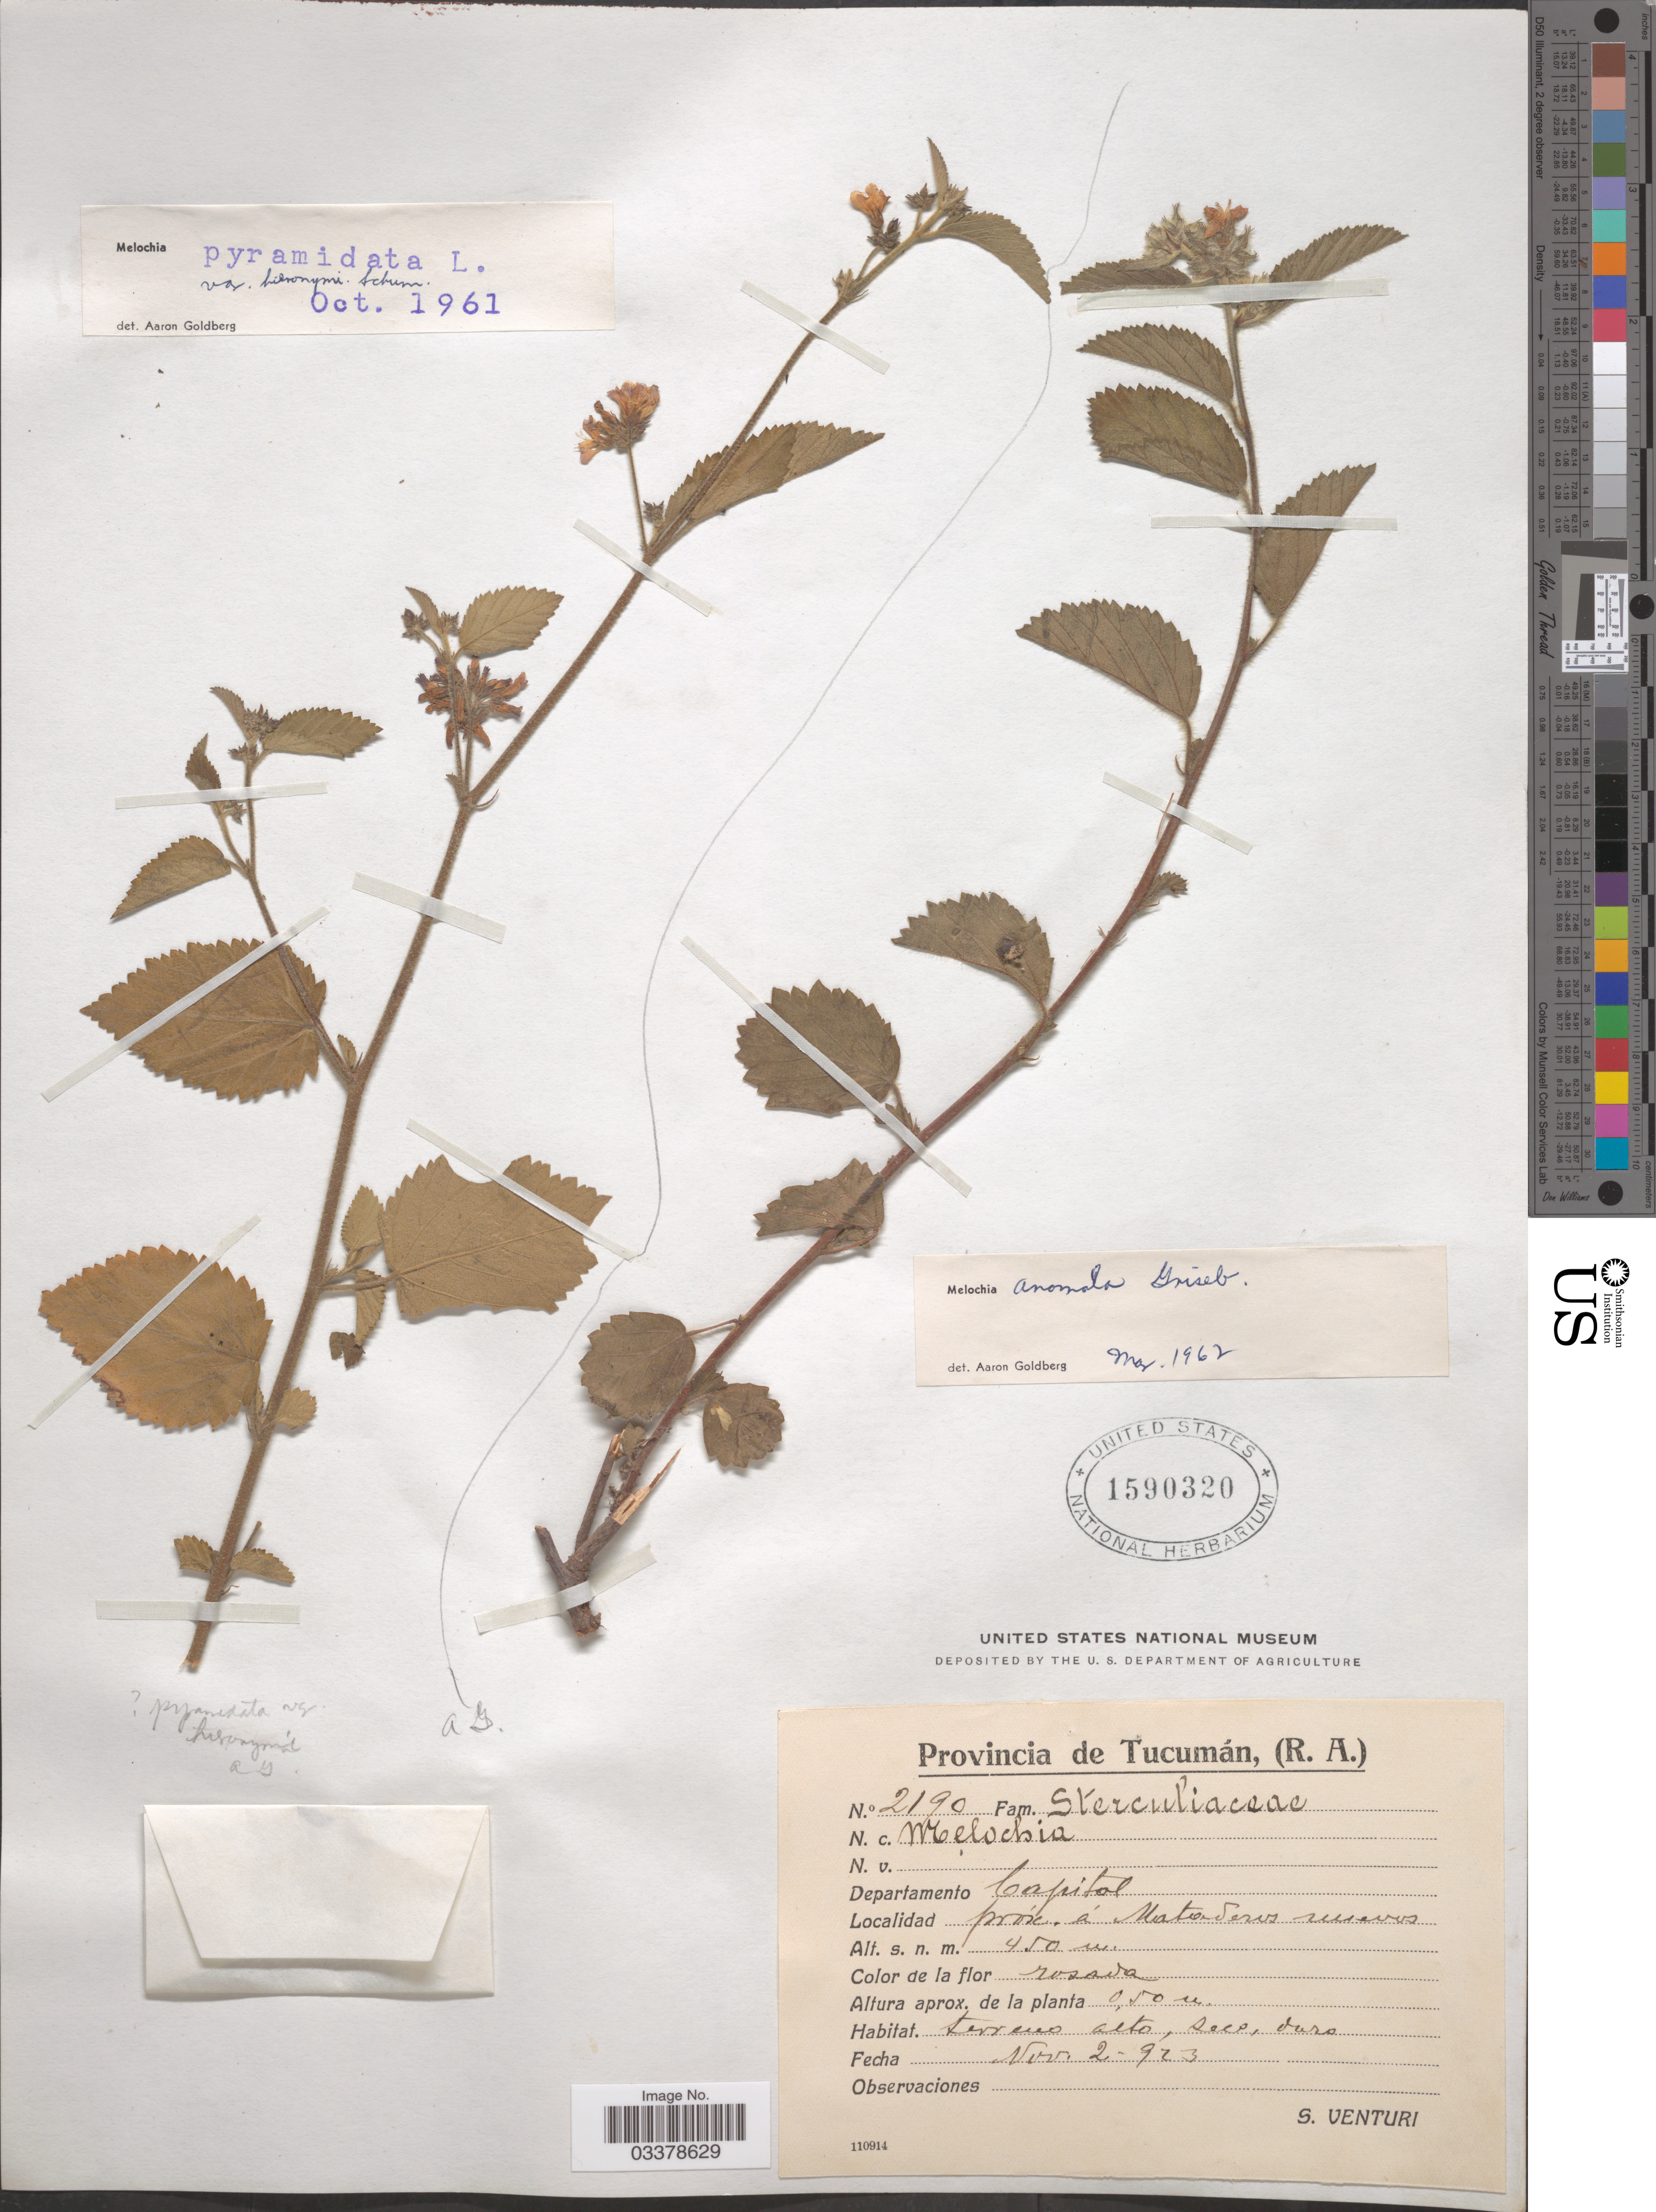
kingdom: Plantae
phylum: Tracheophyta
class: Magnoliopsida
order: Malvales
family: Malvaceae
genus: Melochia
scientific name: Melochia pyramidata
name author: L.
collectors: S. Venturi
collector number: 2190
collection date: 1923-11-02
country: Argentina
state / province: Tucuman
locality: Departamento Capital. Próx. á Mataderos nuevos.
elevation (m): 450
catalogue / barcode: US 1590320